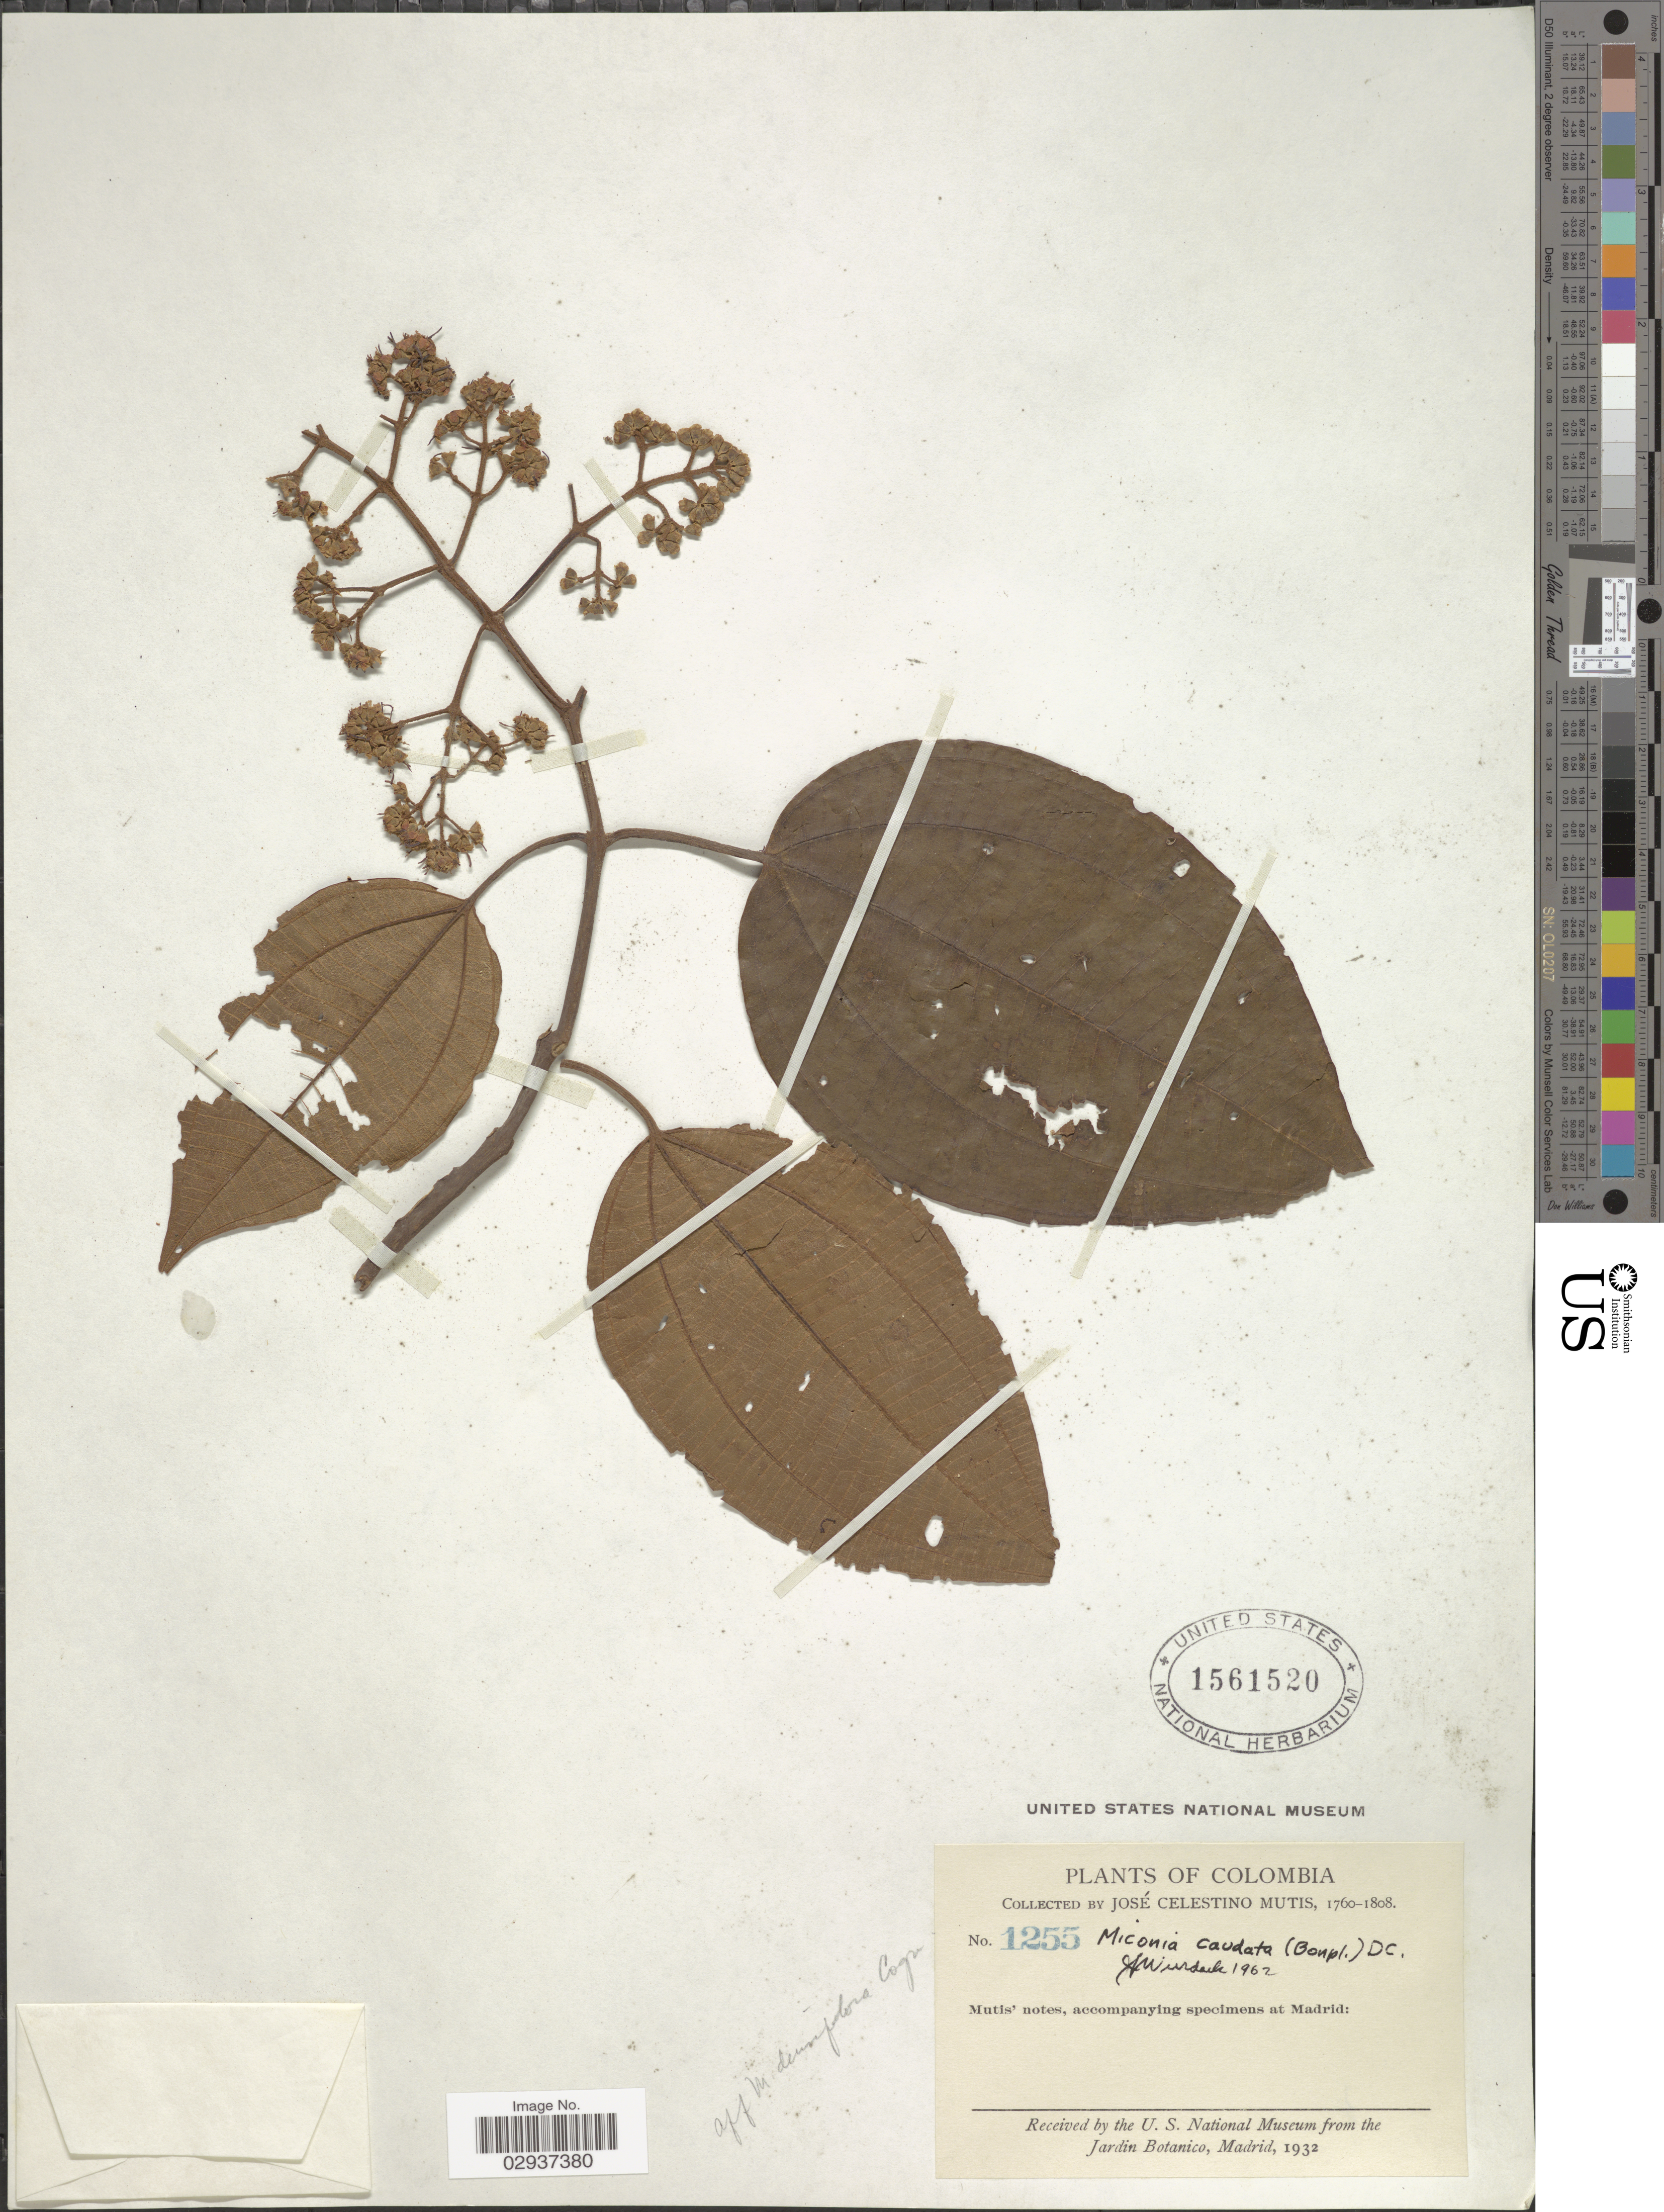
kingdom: Plantae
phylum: Tracheophyta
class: Magnoliopsida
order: Myrtales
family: Melastomataceae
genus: Miconia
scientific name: Miconia caudata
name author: (Bonpl.) DC.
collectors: J. C. B. Mutis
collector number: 1255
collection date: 1760/1808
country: Colombia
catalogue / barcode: US 1561520